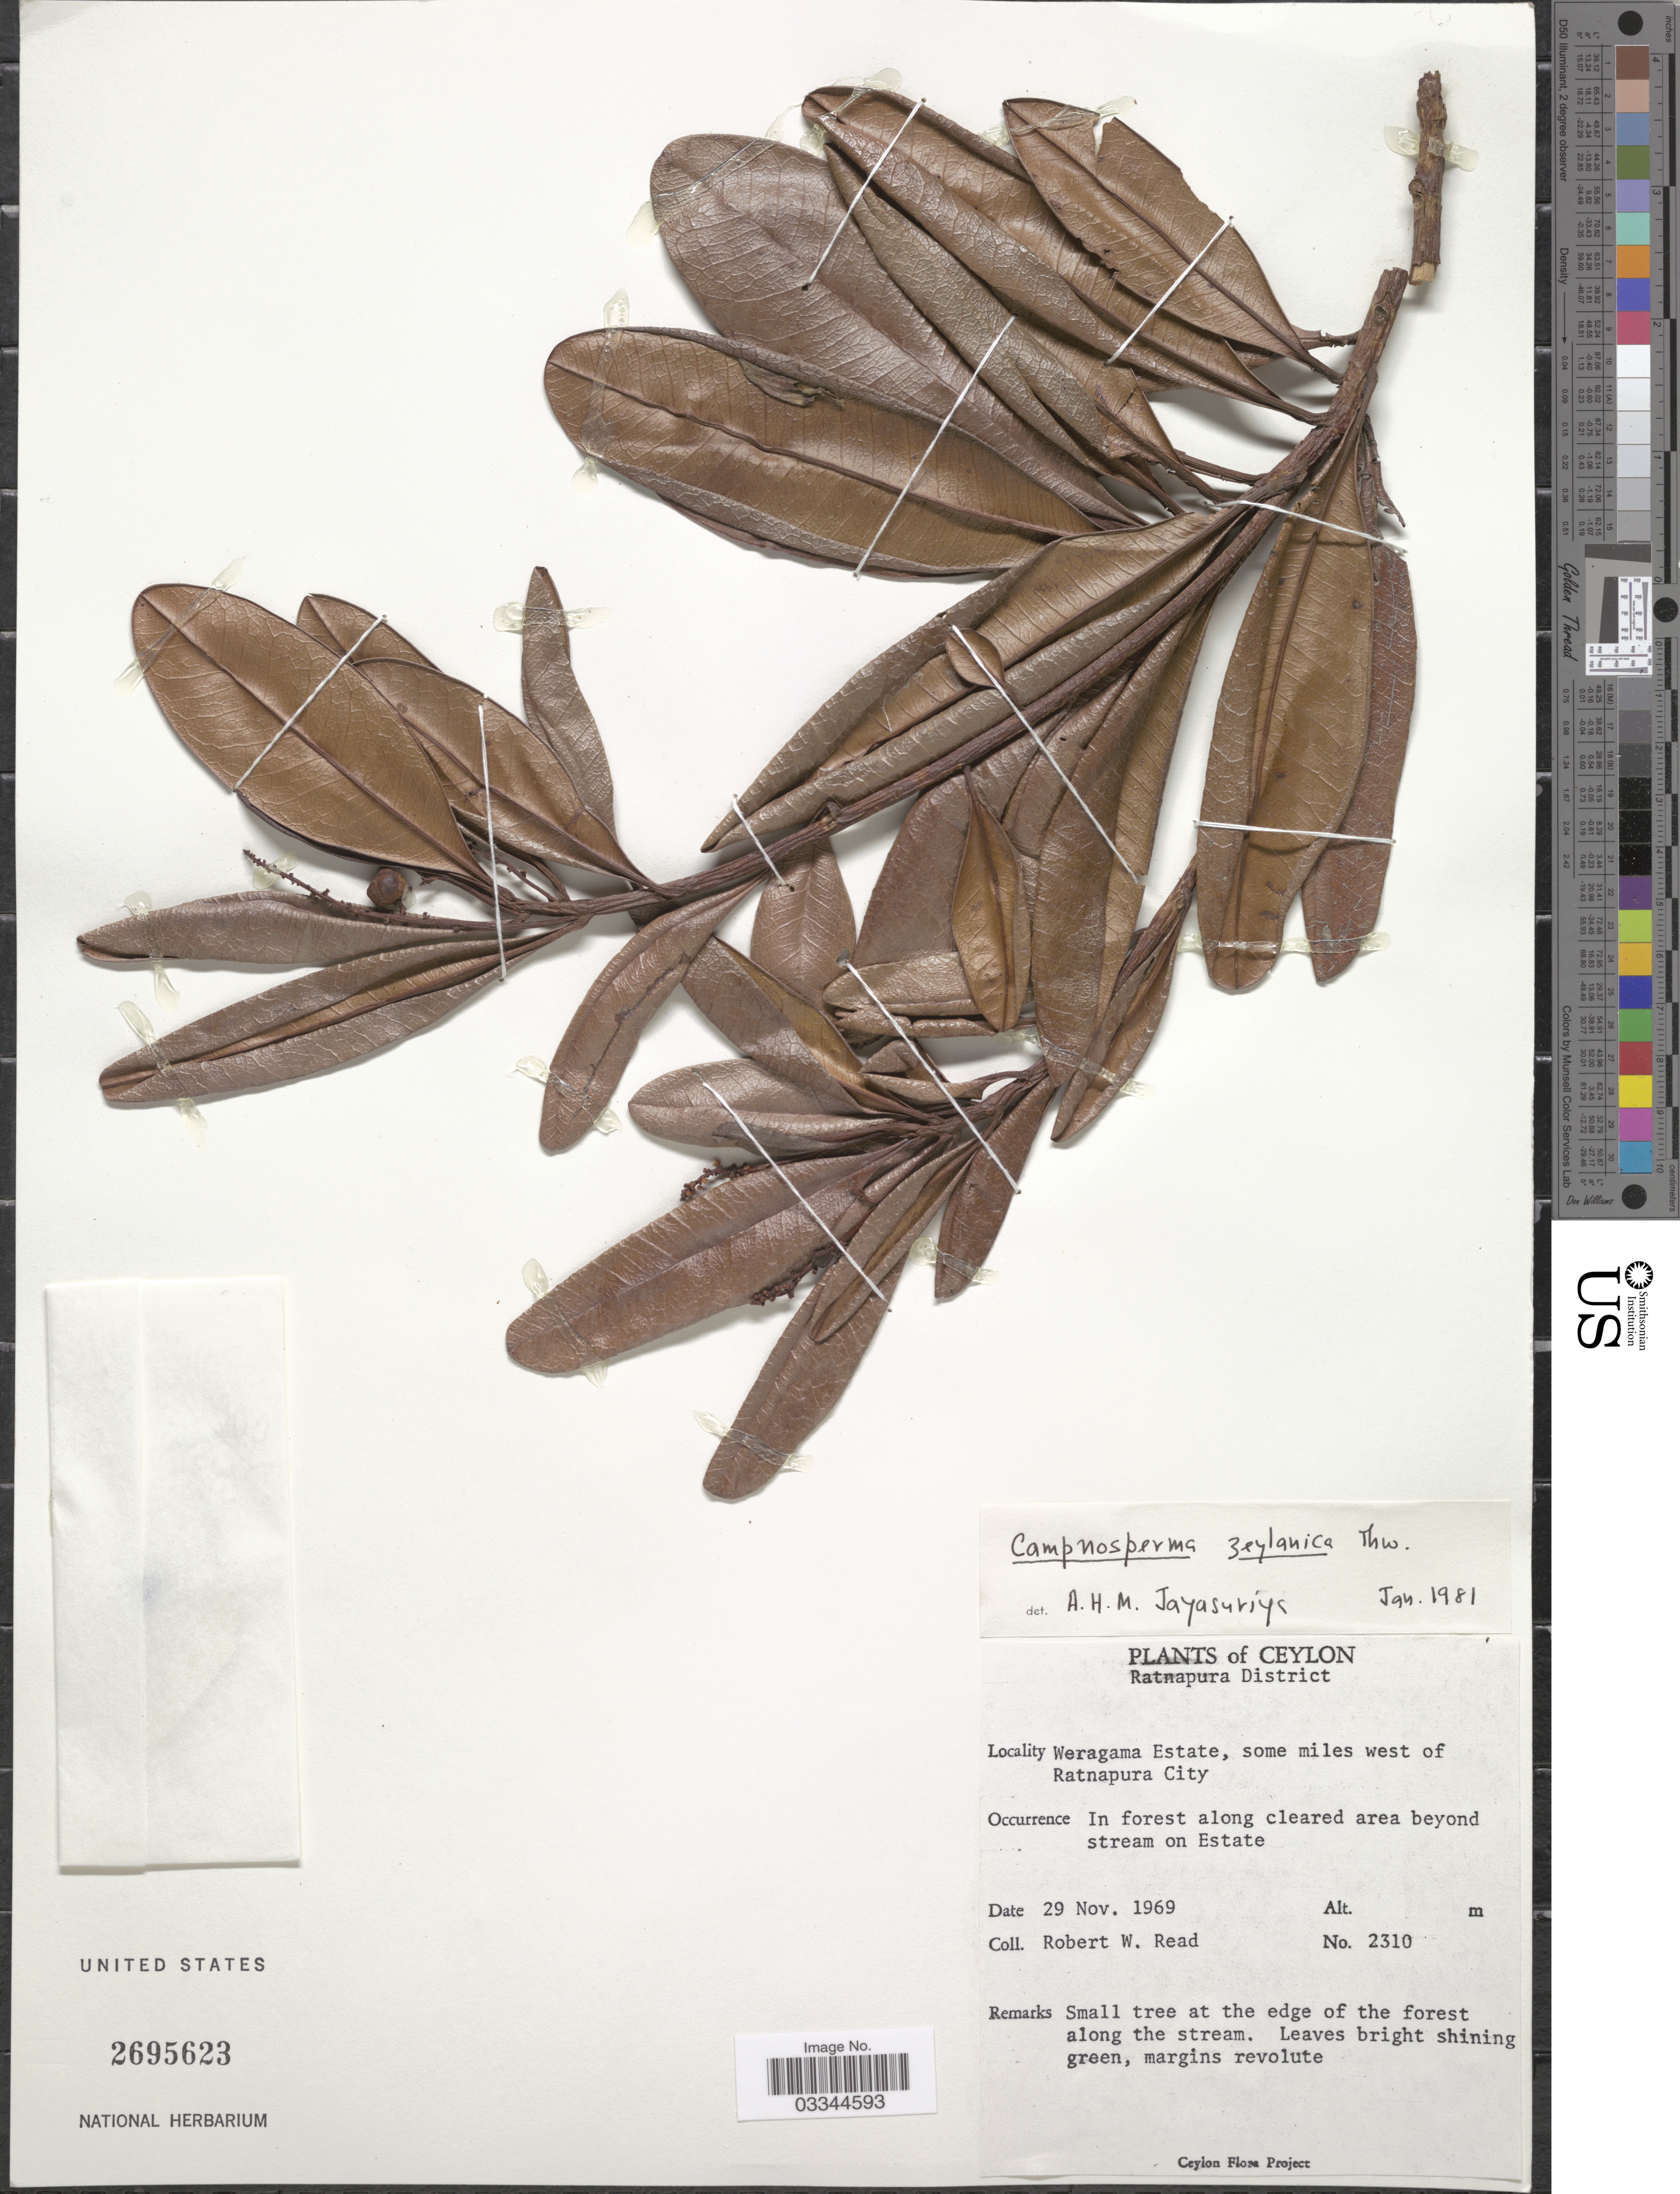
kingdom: Plantae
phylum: Tracheophyta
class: Magnoliopsida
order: Sapindales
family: Anacardiaceae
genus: Campnosperma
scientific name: Campnosperma zeylanicum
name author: Thwaites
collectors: R. W. Read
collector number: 2310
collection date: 1969-11-29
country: Sri Lanka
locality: Ceylon. Ratnapura District. Weragama Estate, some miles west of Ratnapura City.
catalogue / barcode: US 2695623